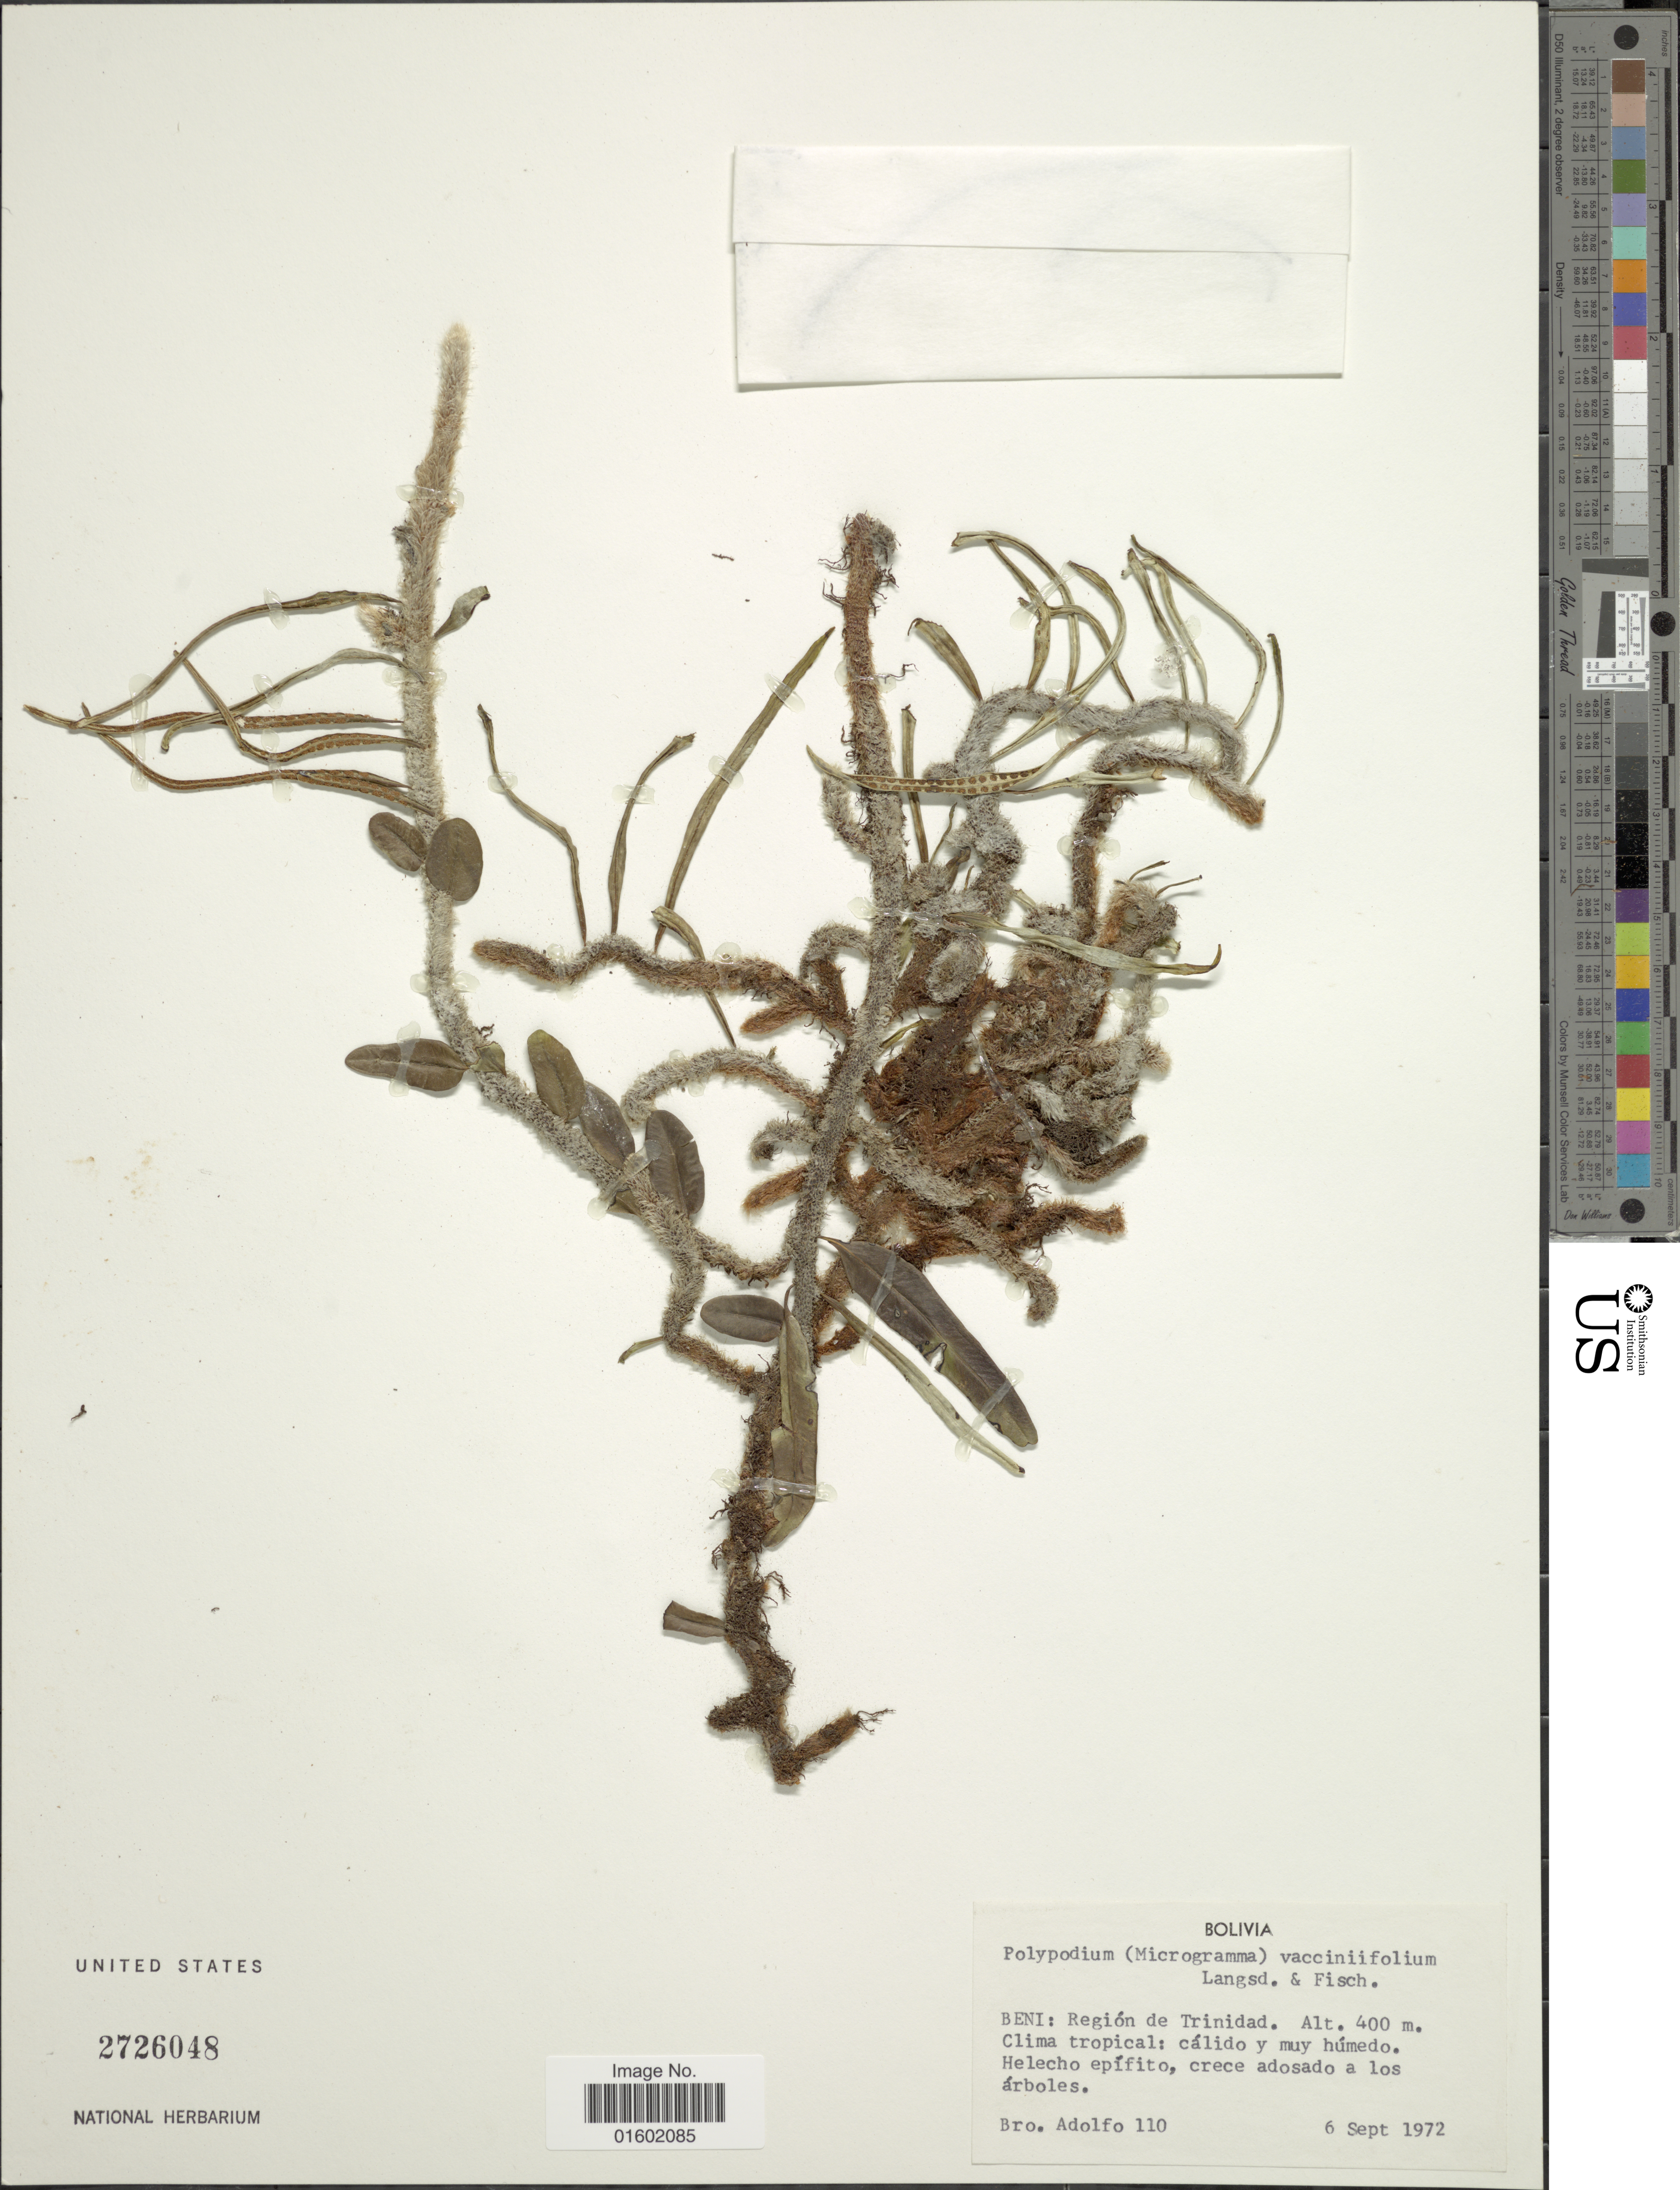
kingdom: Plantae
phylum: Tracheophyta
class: Polypodiopsida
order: Polypodiales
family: Polypodiaceae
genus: Microgramma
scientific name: Microgramma vaccinifolia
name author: (Langsd. & Fisch.) Copel.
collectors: Bro. Adolfo M.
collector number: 110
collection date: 1972-09-06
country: Bolivia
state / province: Beni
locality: Region de Trinidad, calido y muy humedo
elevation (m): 400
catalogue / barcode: US 2726048